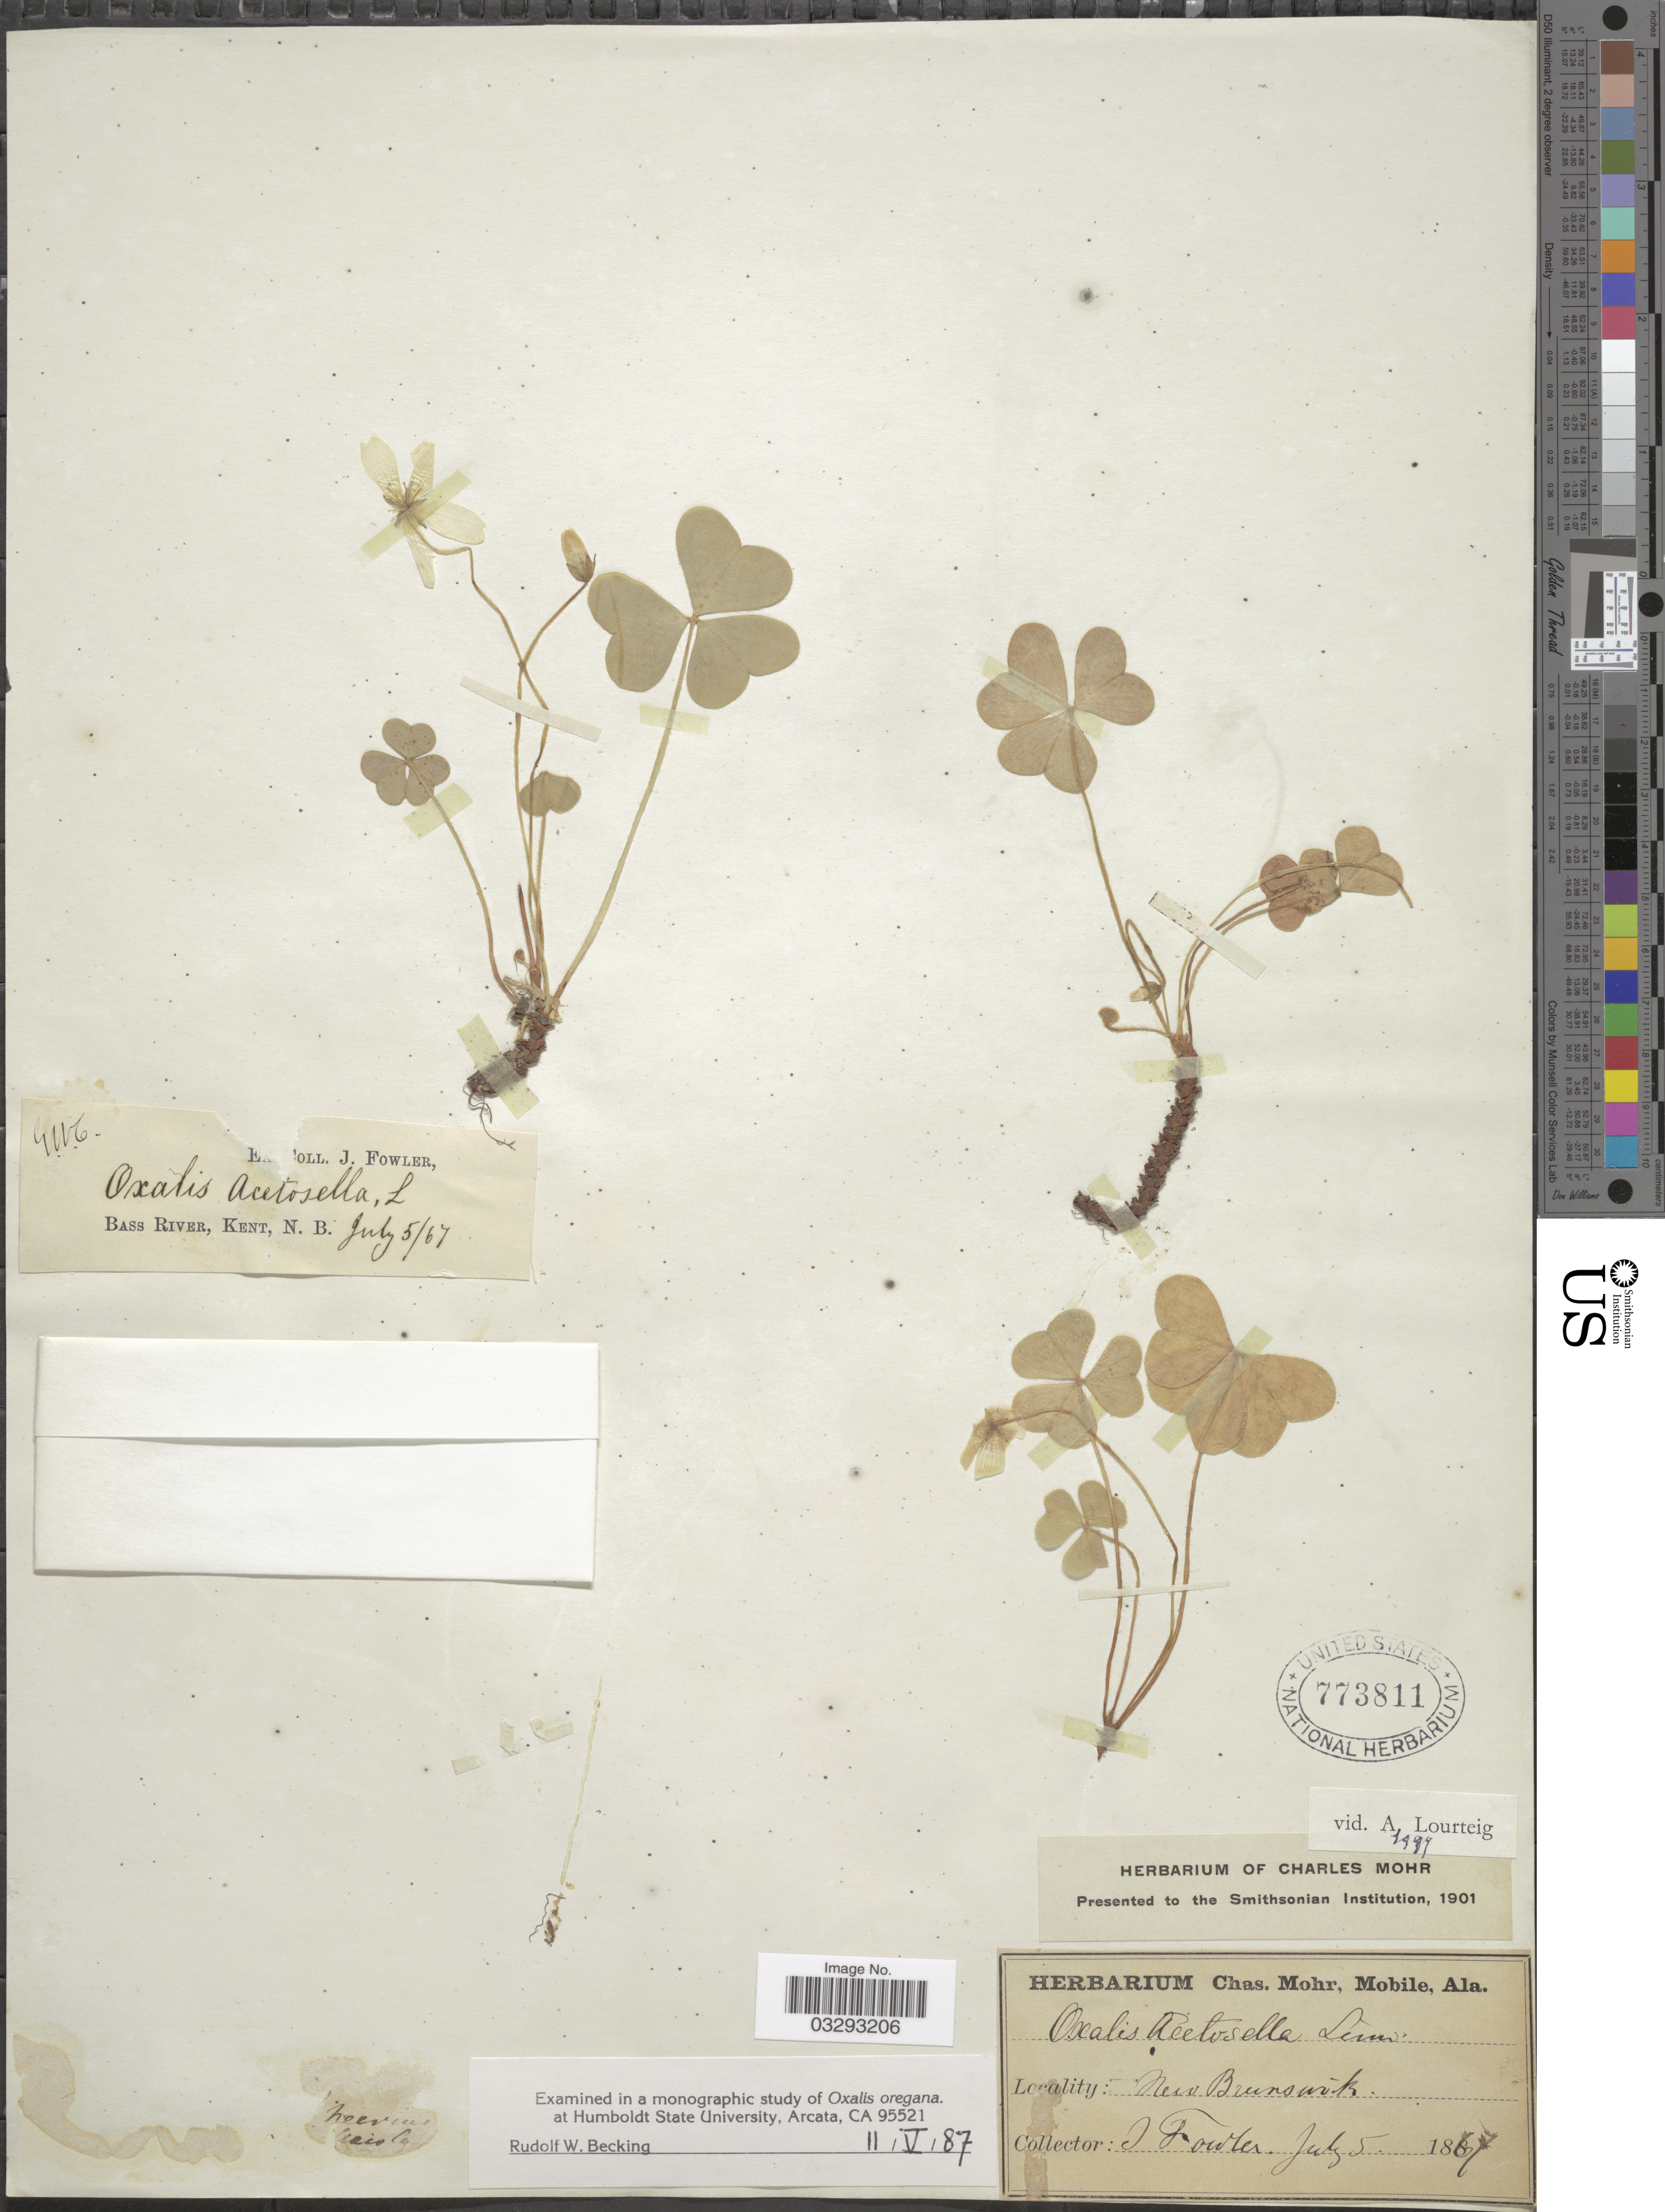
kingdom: Plantae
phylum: Tracheophyta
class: Magnoliopsida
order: Oxalidales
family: Oxalidaceae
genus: Oxalis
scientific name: Oxalis acetosella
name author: L.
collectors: J. Fowler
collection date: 1867-07-05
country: Canada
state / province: New Brunswick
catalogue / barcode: US 773811